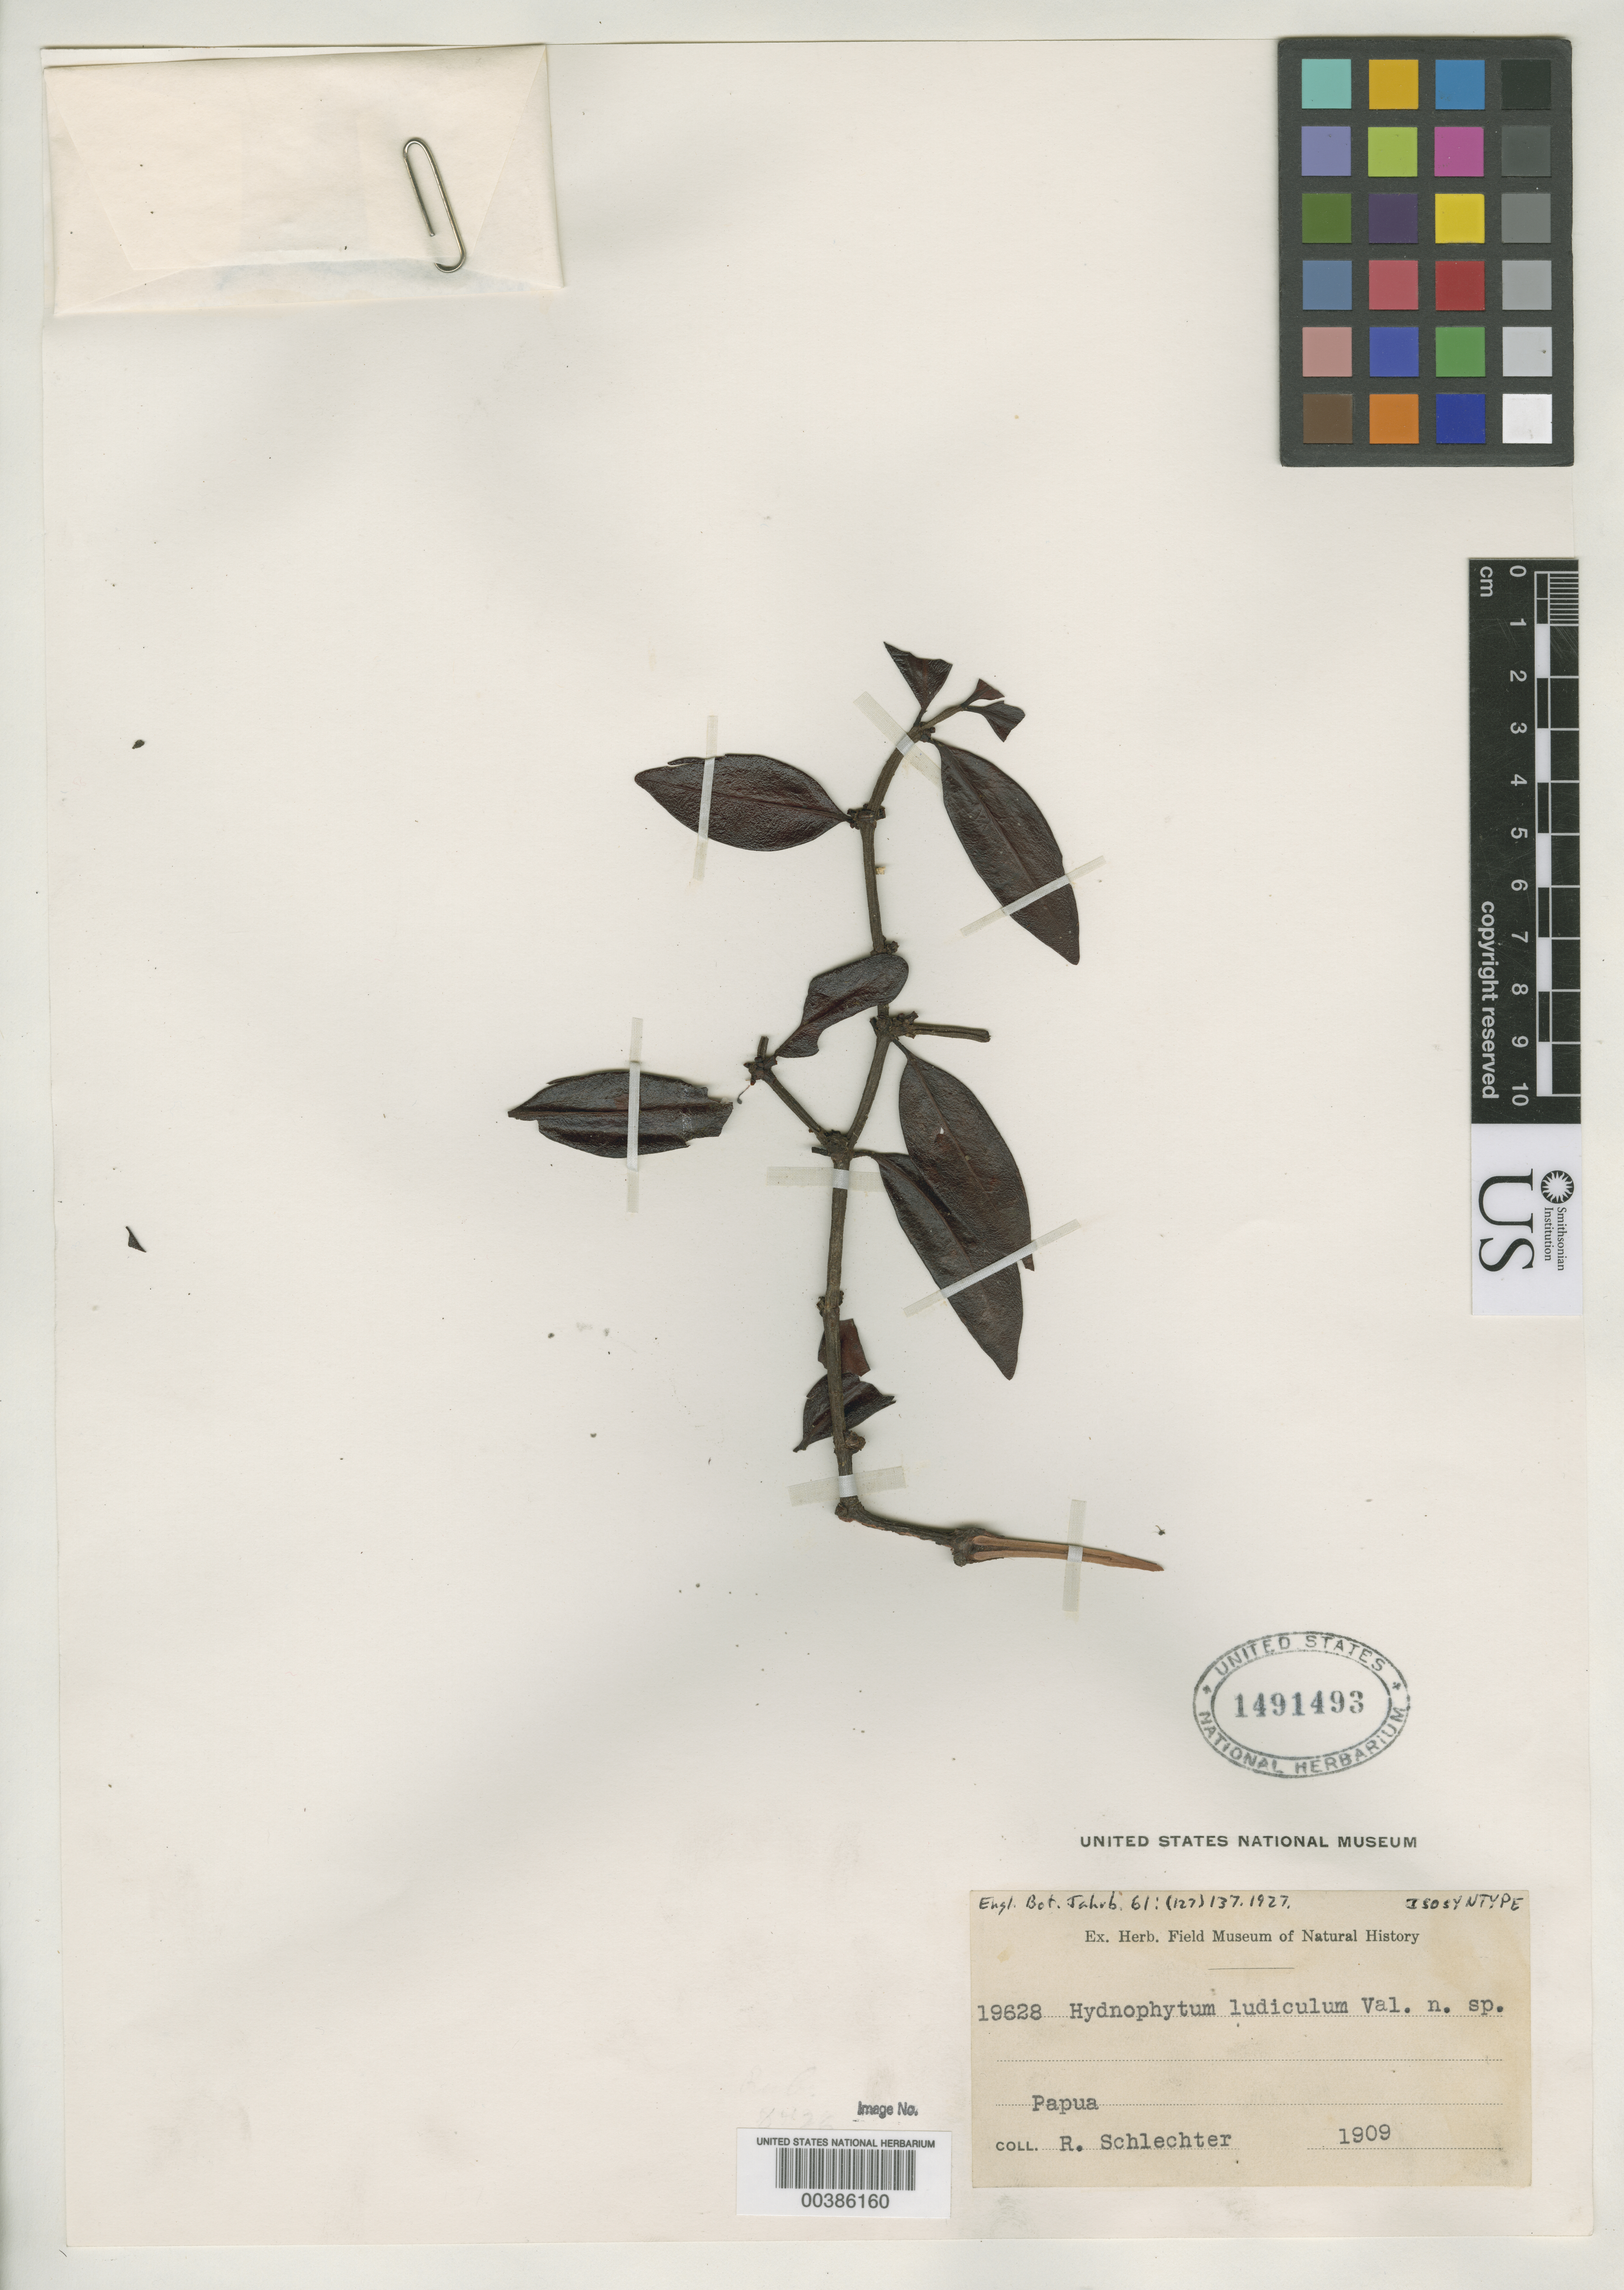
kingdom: Plantae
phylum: Tracheophyta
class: Magnoliopsida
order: Gentianales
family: Rubiaceae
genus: Hydnophytum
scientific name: Hydnophytum ludiculum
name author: Valeton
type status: Isosyntype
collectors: F. R. R. Schlechter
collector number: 19628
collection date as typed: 1909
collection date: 1909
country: Papua New Guinea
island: New Guinea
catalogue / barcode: US 1491493